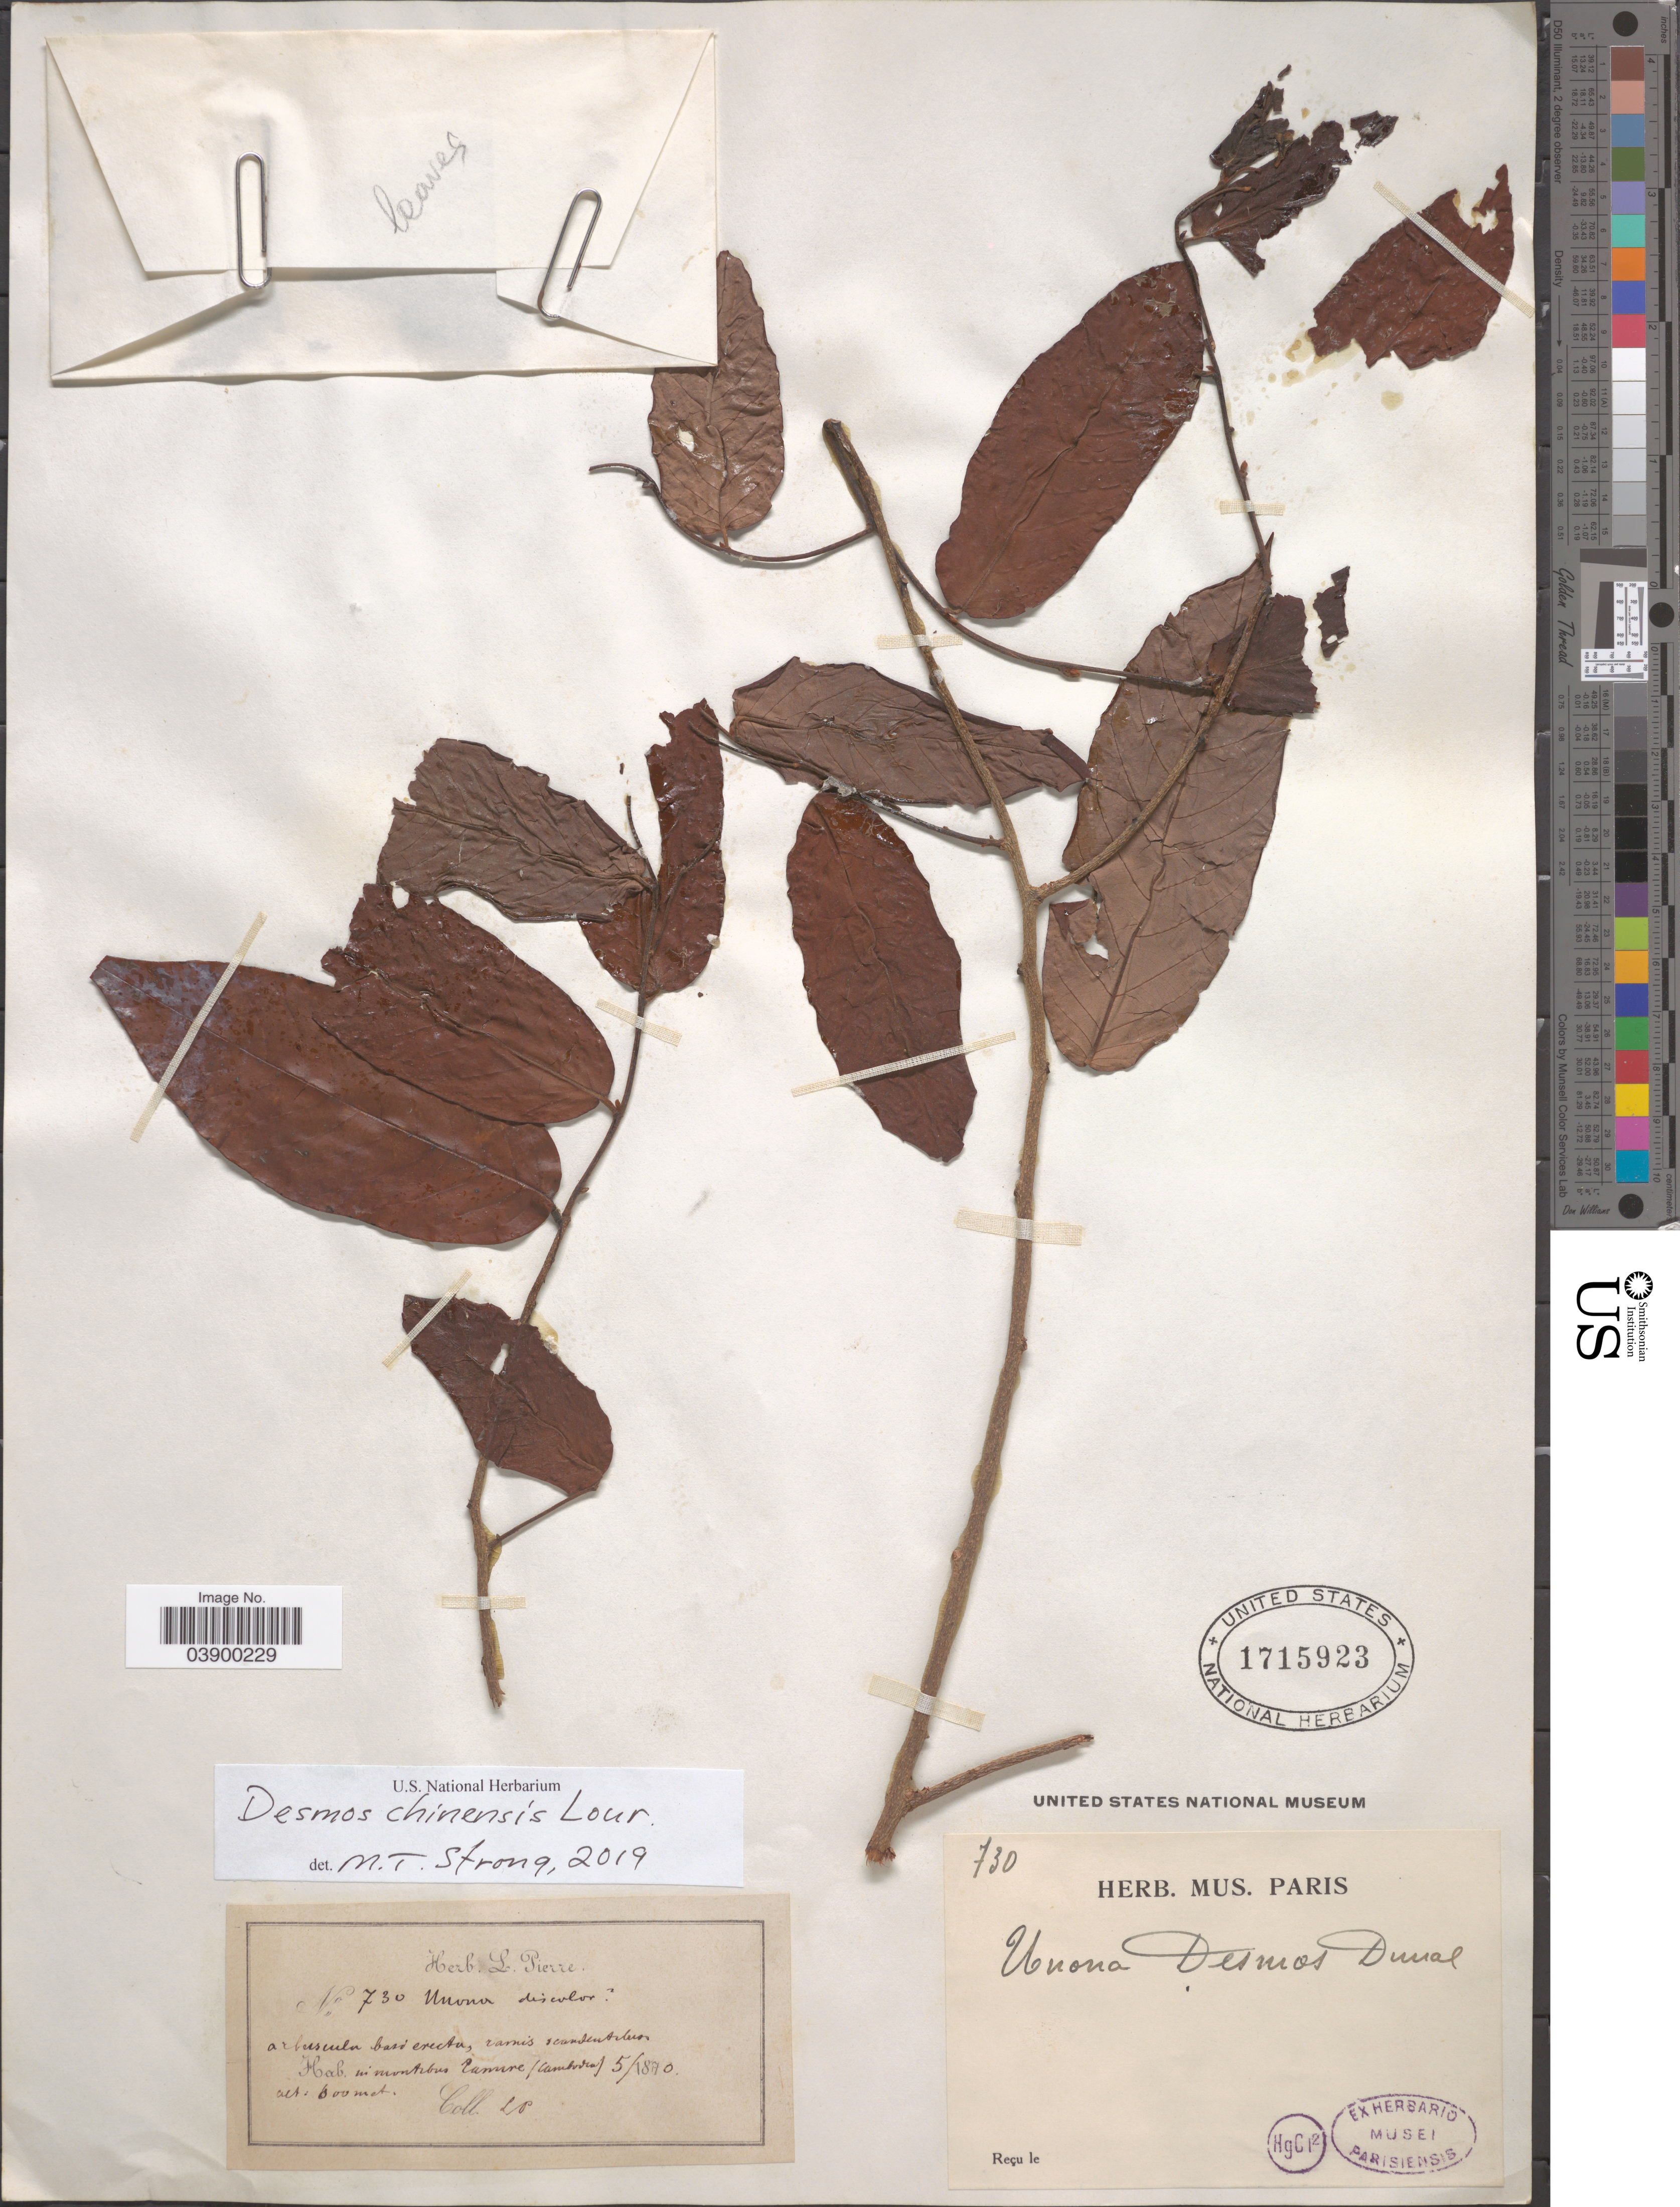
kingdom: Plantae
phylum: Tracheophyta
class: Magnoliopsida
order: Magnoliales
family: Annonaceae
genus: Desmos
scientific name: Desmos chinensis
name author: Lour.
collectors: L. Pierre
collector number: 730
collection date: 1870-05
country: Cambodia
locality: In montibus Tamire.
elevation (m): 600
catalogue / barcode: US 1715923